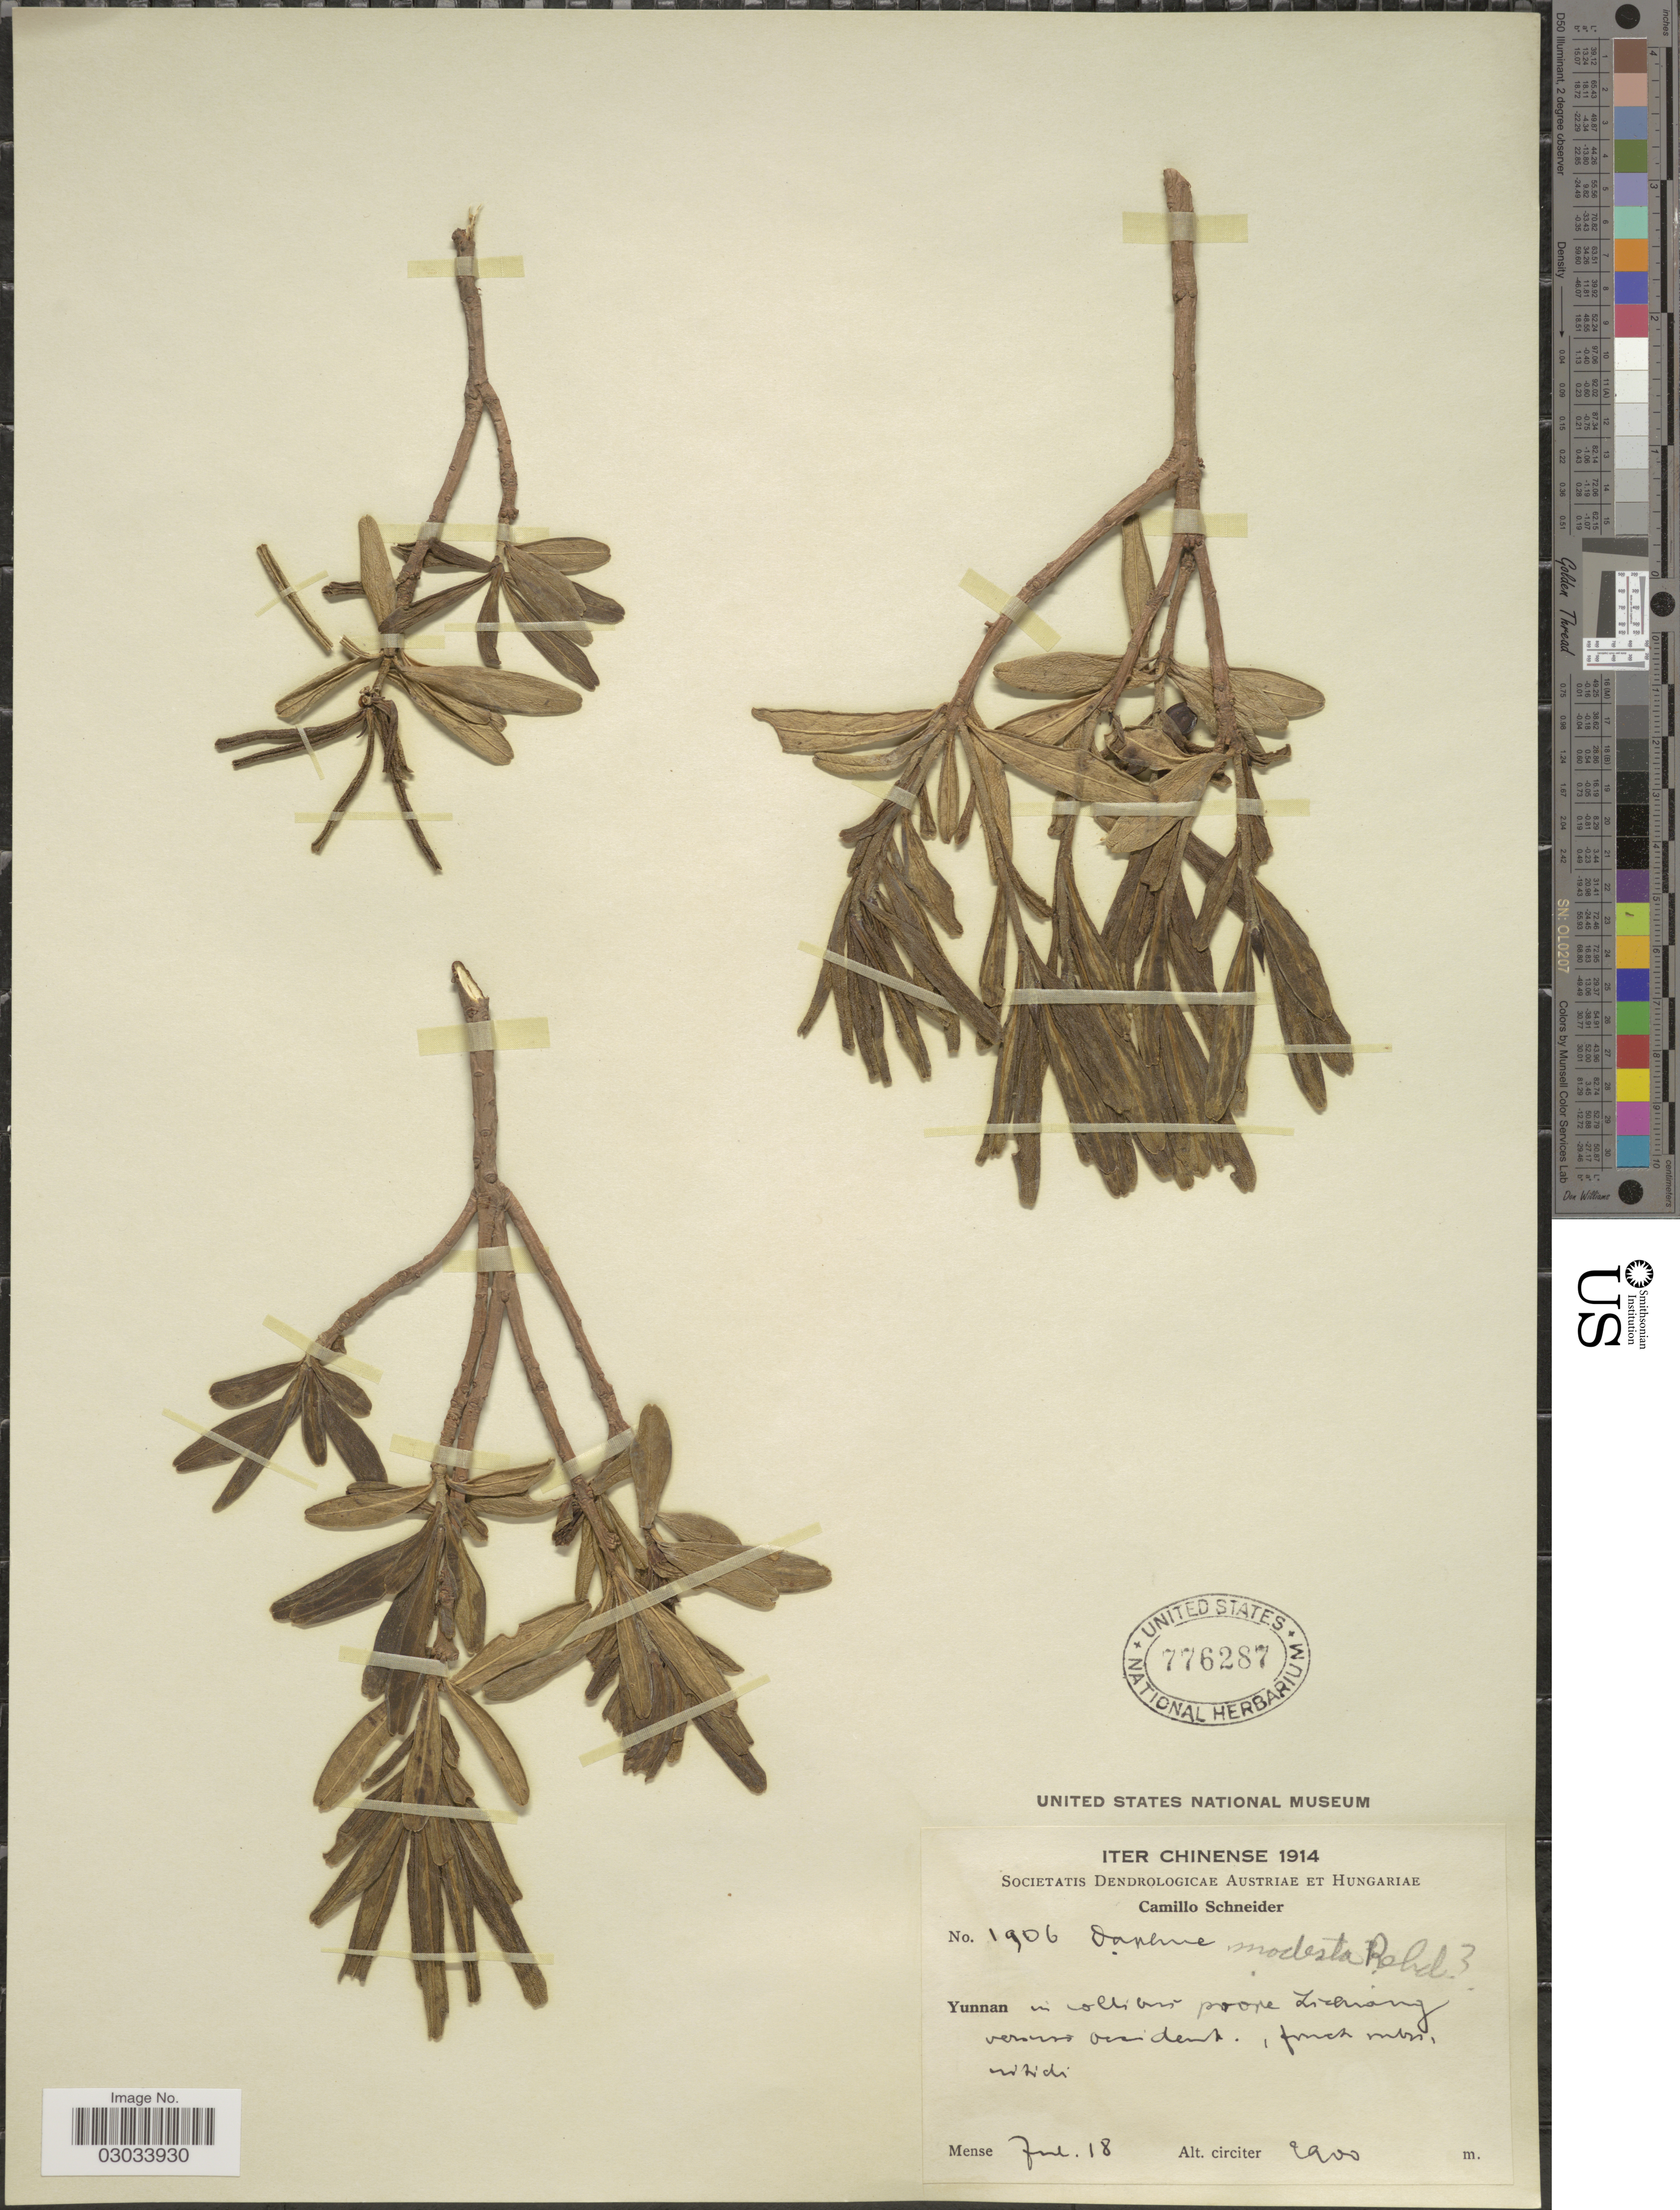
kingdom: Plantae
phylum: Tracheophyta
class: Magnoliopsida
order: Malvales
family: Thymelaeaceae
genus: Daphne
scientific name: Daphne modesta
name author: Rehder in Sarg.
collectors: C. K. Schneider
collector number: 1906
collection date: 1914-06-18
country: China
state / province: Yunnan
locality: In collibus prope Lichiang versus occident.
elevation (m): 2900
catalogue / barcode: US 776287